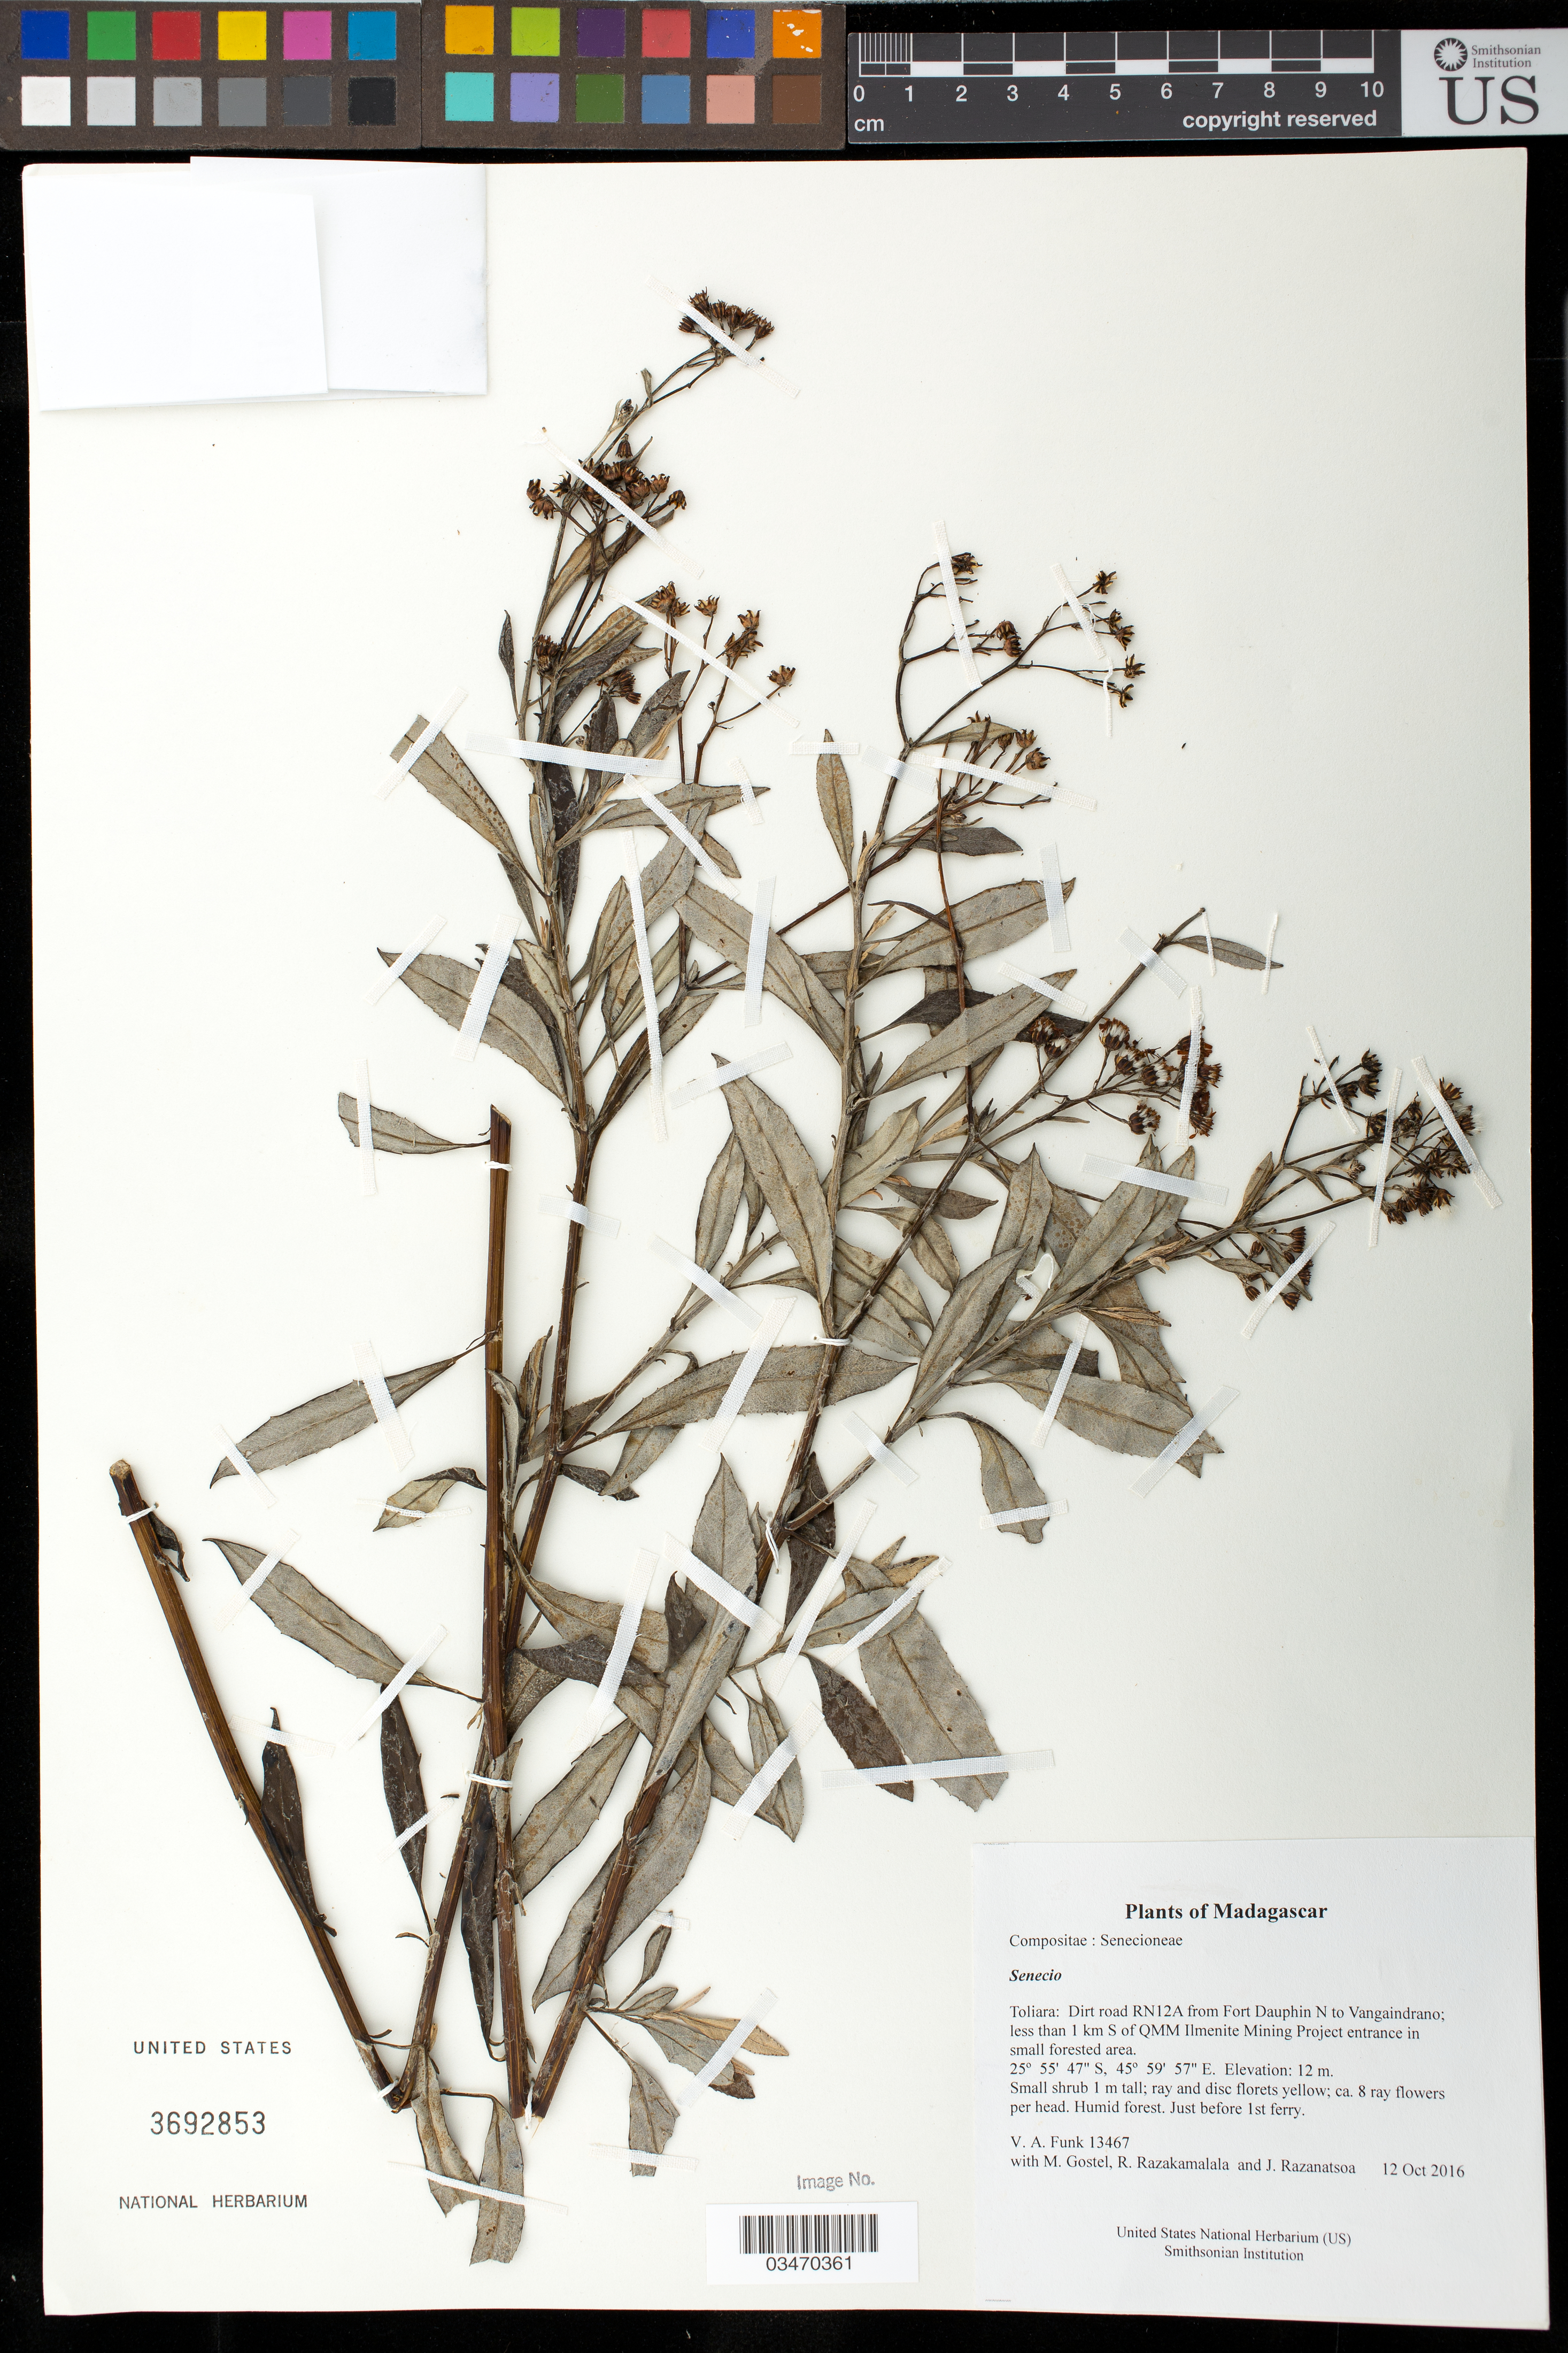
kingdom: Plantae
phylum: Tracheophyta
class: Magnoliopsida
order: Asterales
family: Asteraceae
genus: Senecio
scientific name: Senecio sp.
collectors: M. R. Gostel, R. Razakamalala & J. Razanatsoa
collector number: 13467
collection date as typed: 12 Oct 2016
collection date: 2016-10-12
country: Madagascar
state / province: Anosy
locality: Dirt road RN12A from Fort Dauphin N to Vangaindrano; less than 1 km S of QMM Ilmenite Mining Project entrance in small forested area.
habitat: Humid forest. Just before 1st ferry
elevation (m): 12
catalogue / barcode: US 3692853